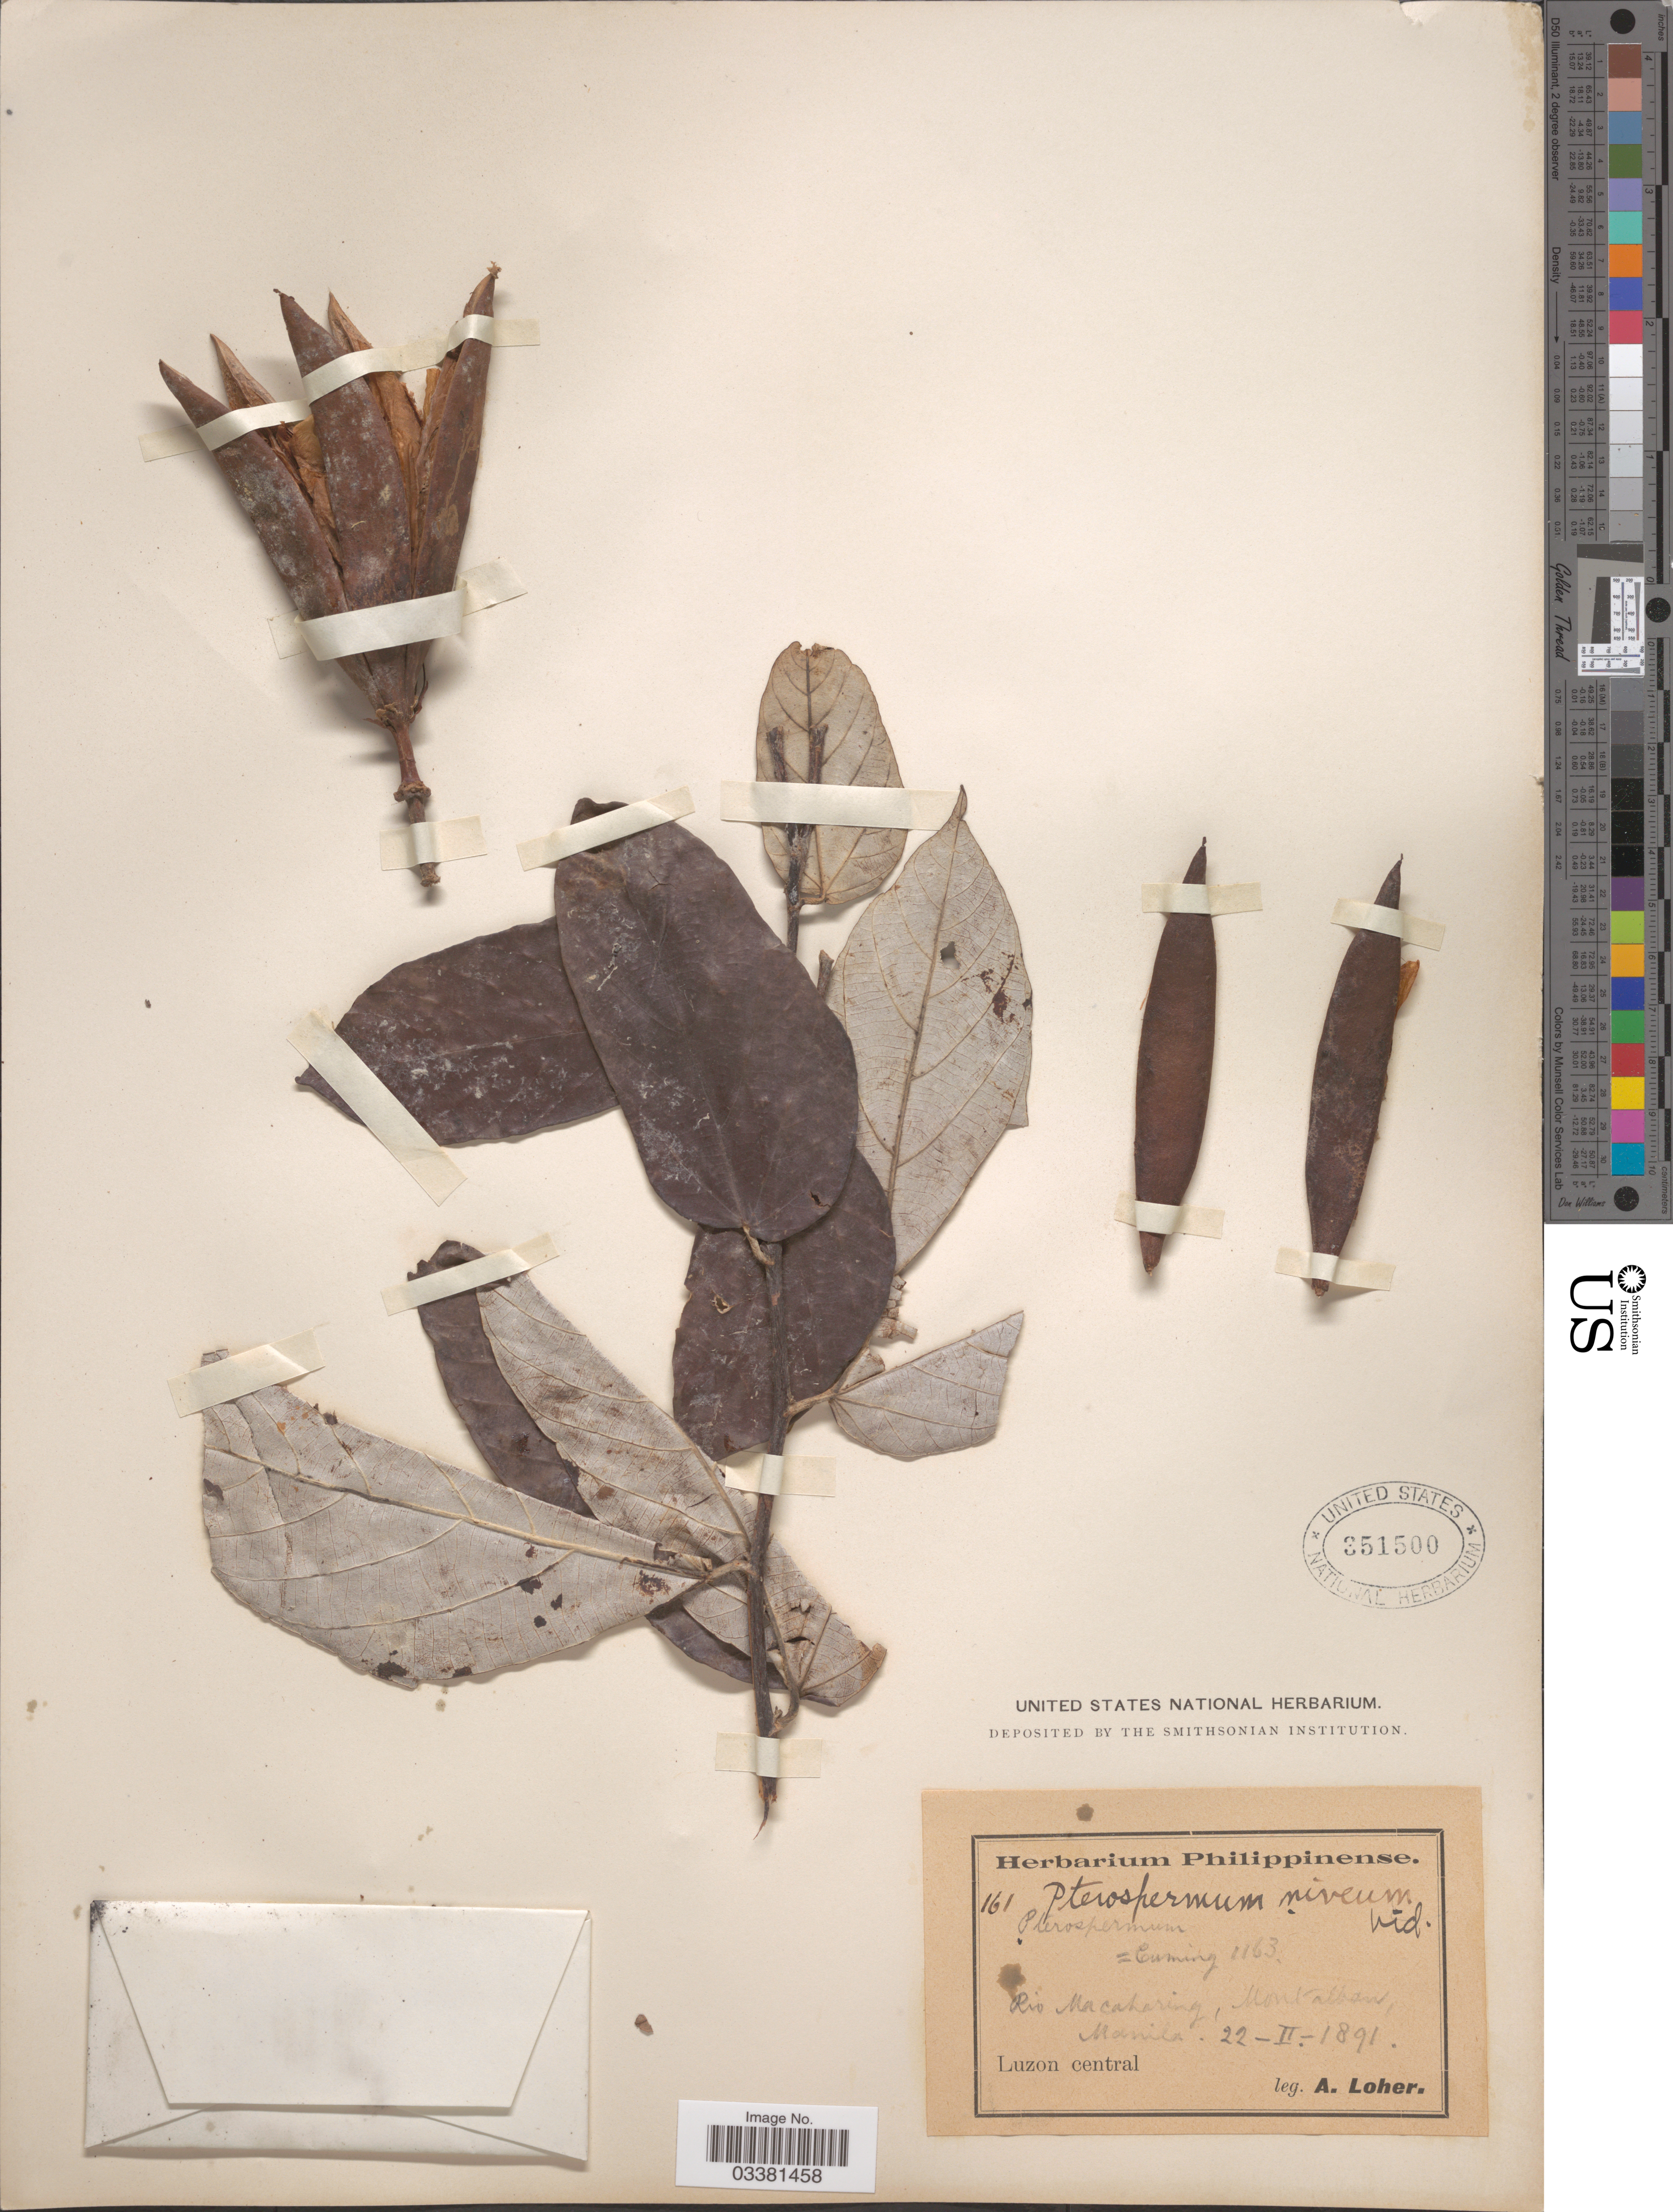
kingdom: Plantae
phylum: Tracheophyta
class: Magnoliopsida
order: Malvales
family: Malvaceae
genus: Pterospermum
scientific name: Pterospermum niveum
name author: S. Vidal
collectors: A. Loher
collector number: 161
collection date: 1891-02-22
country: Philippines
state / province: Central Luzon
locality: Rio Macaharing, Montalban, Manila.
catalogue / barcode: US 351500